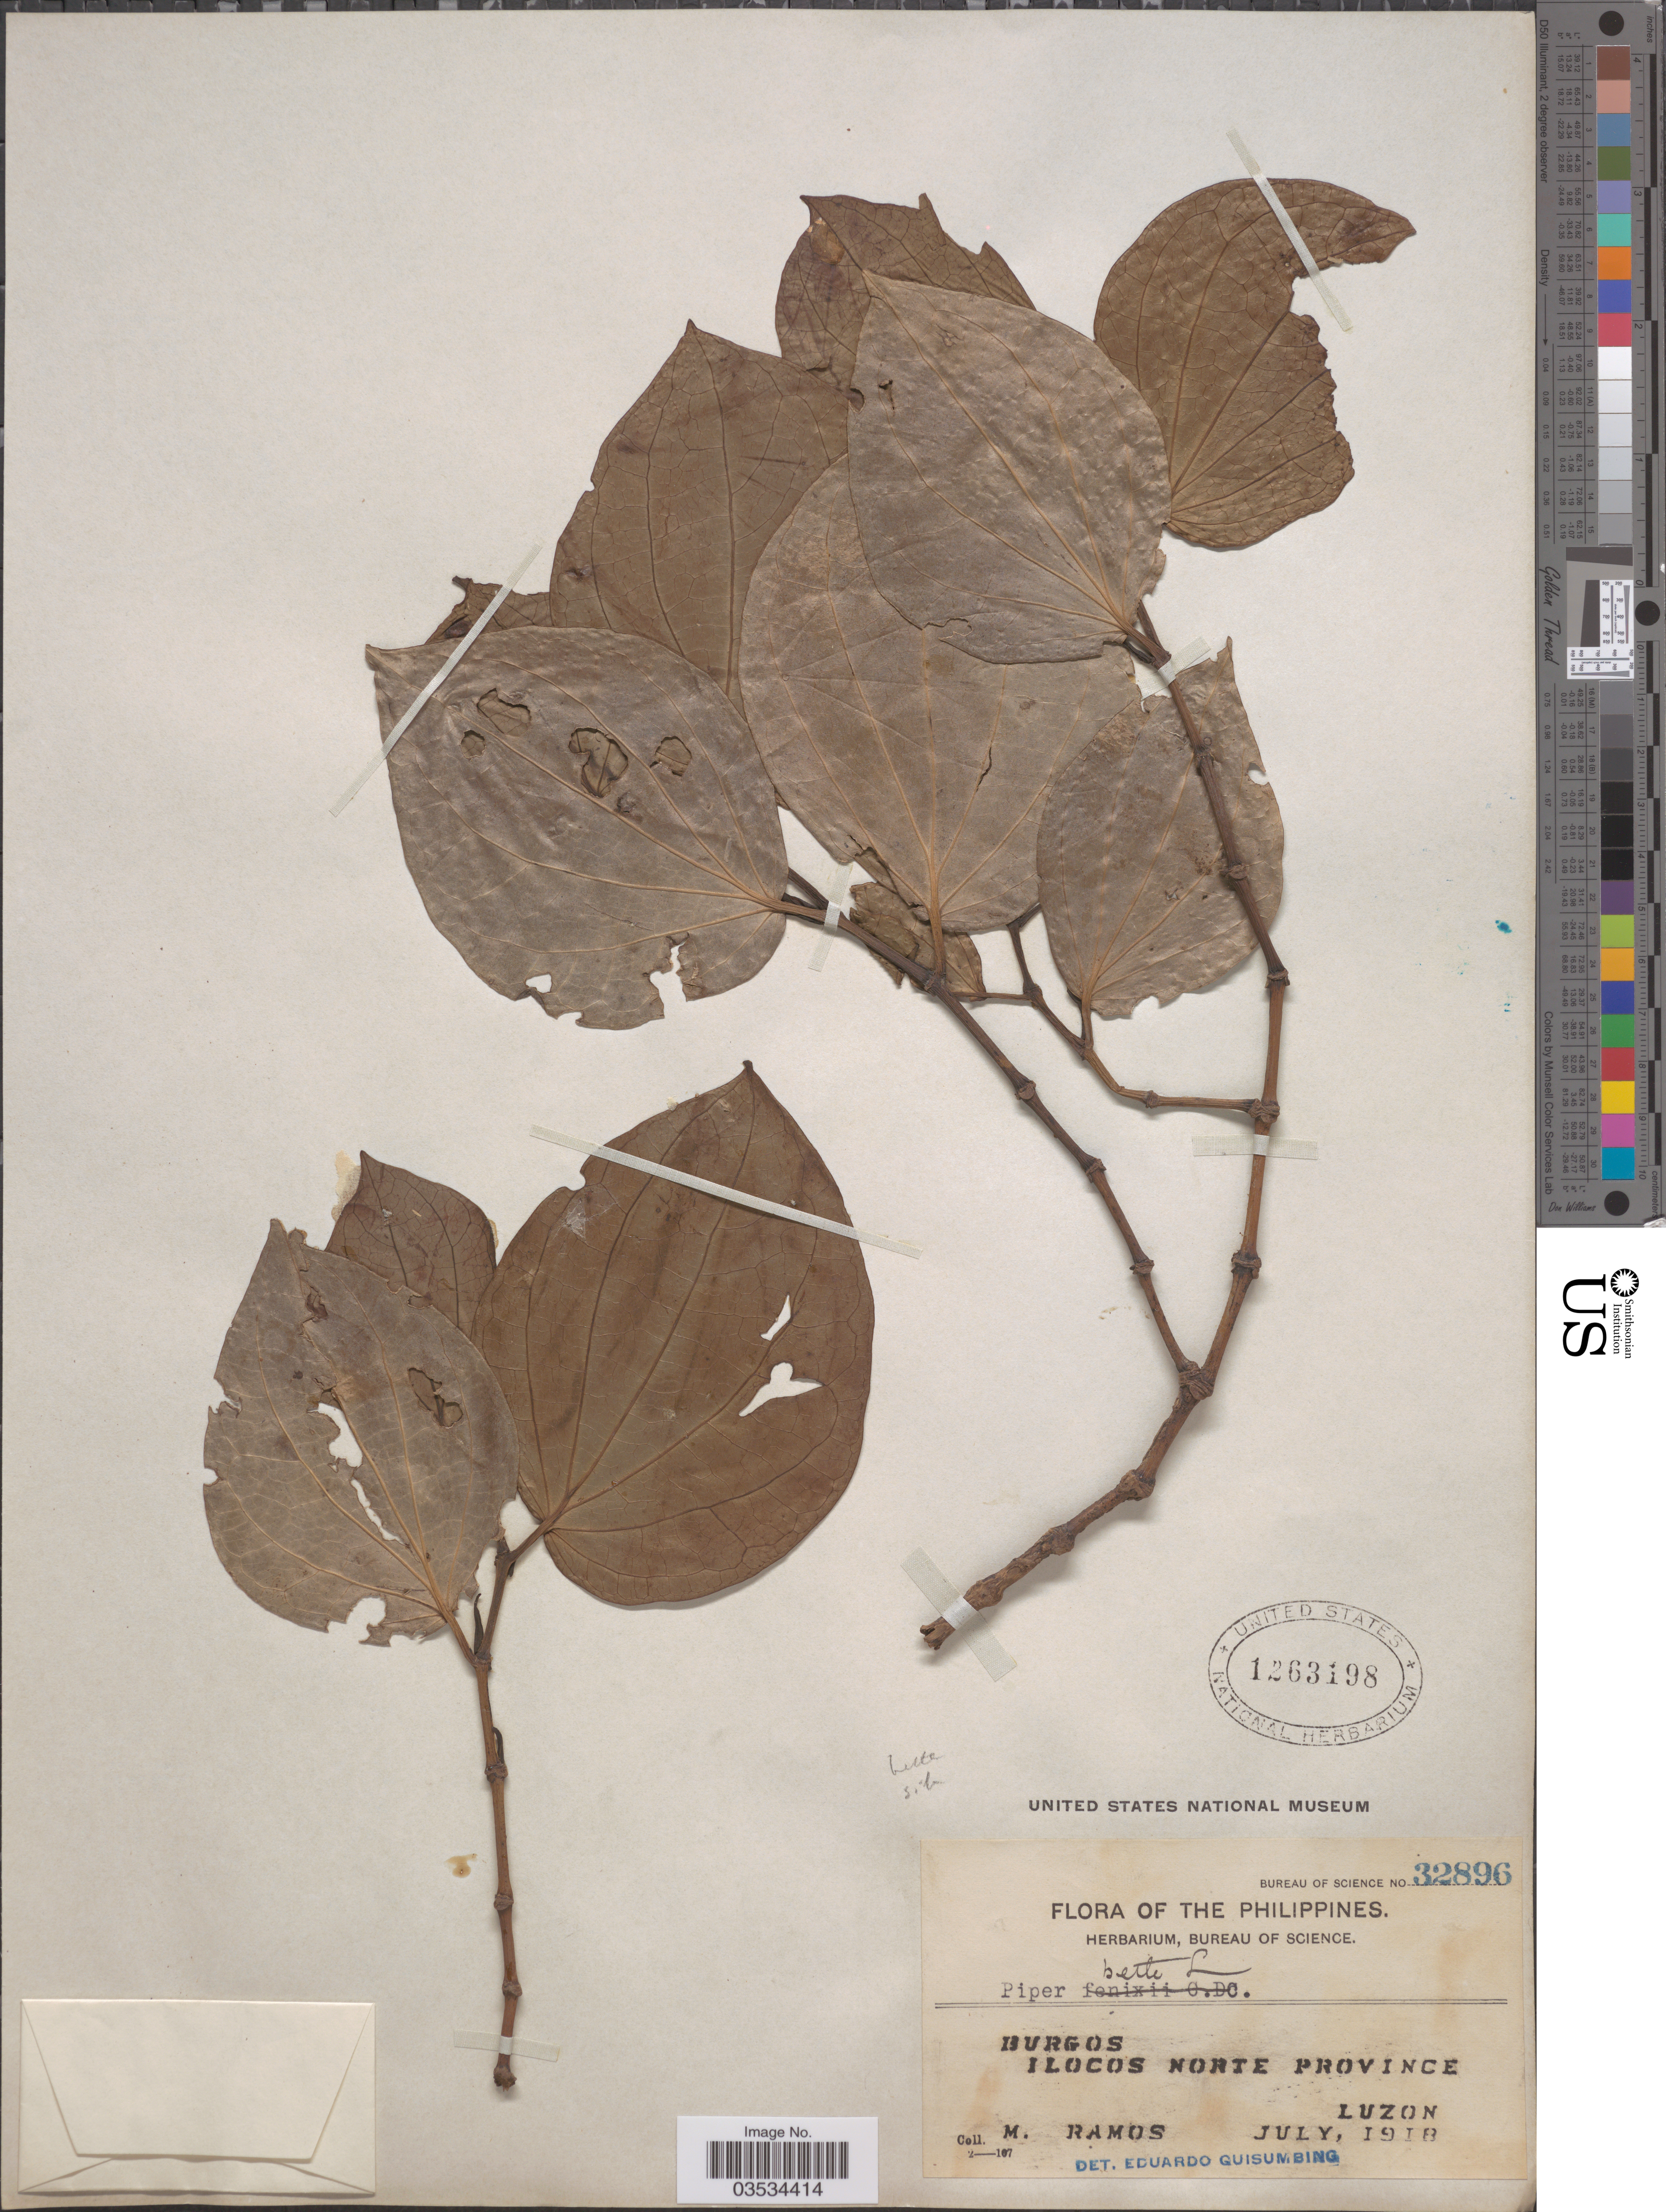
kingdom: Plantae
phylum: Tracheophyta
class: Magnoliopsida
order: Piperales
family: Piperaceae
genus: Piper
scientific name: Piper betle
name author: L.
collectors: M. Ramos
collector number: Bureau of Science 32896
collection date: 1918-07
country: Philippines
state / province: Ilocos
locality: Burgos. Ilocos Norte. Province Luzon.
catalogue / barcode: US 1263198